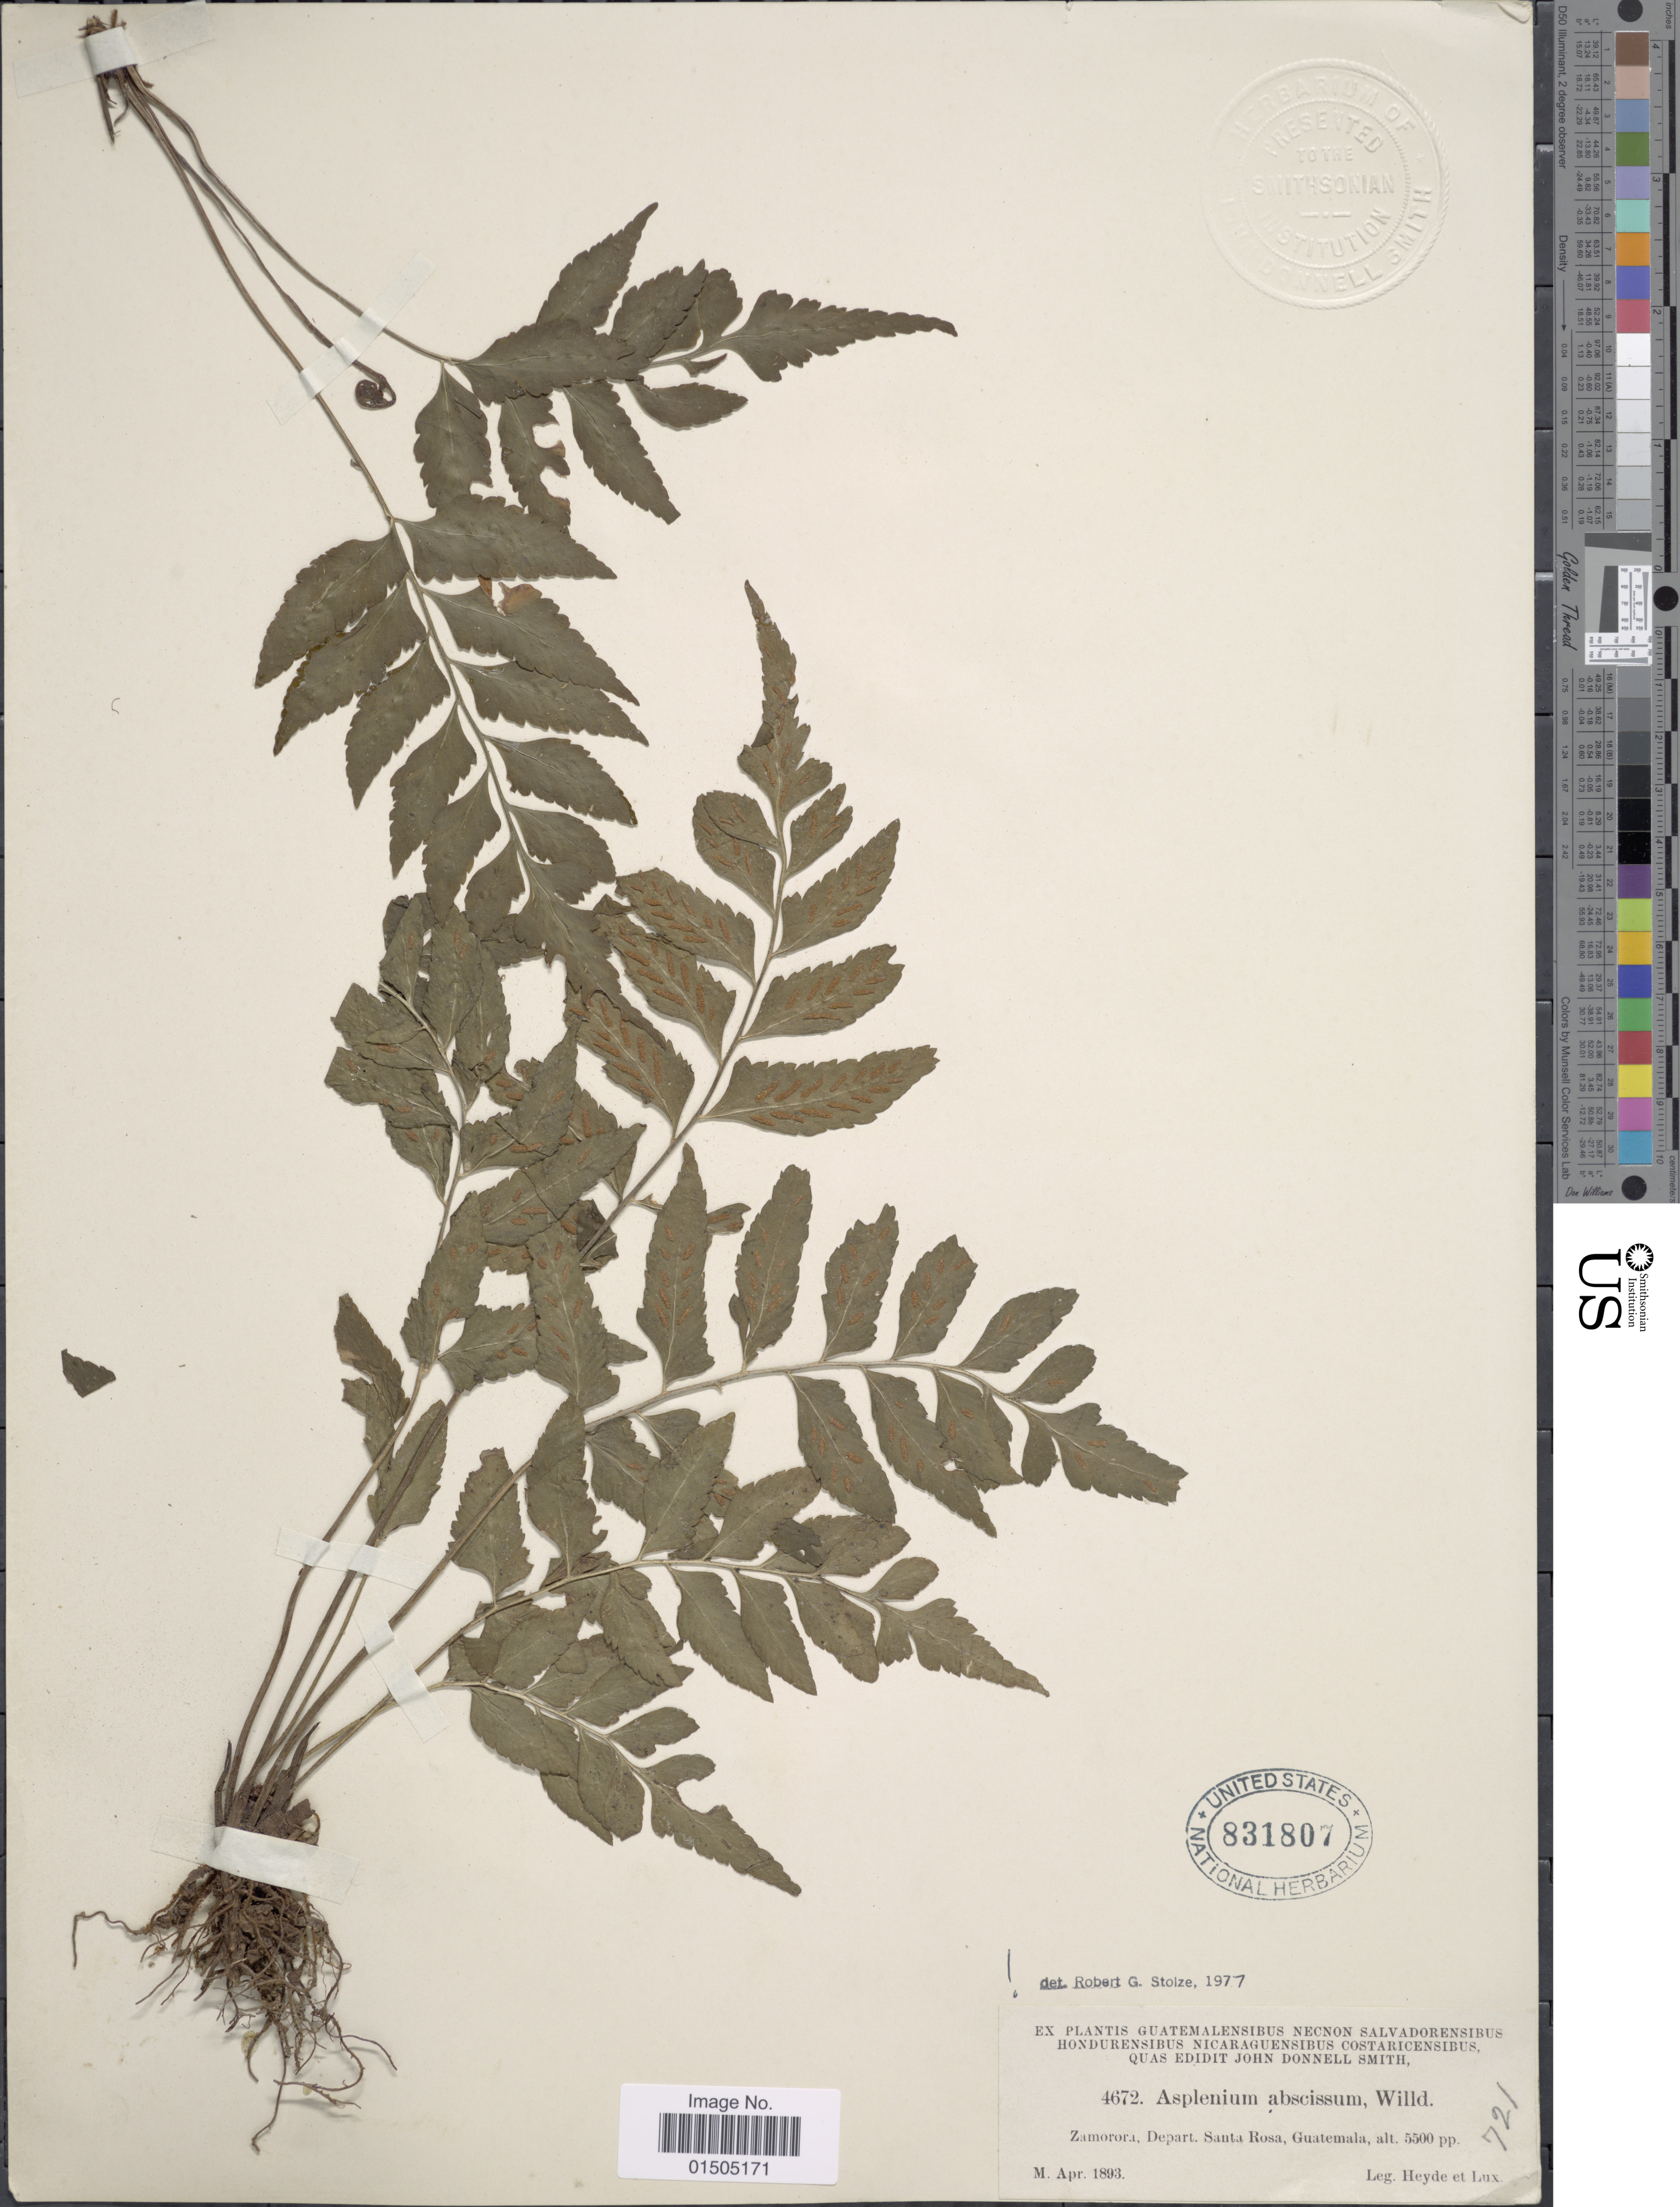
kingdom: Plantae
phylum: Tracheophyta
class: Polypodiopsida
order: Polypodiales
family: Aspleniaceae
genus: Asplenium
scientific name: Asplenium abscissum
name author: Willd.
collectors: Heyde & Lux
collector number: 4672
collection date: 1893-04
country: Guatemala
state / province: Santa Rosa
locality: Zamorora.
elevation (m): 1676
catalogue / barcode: US 831807